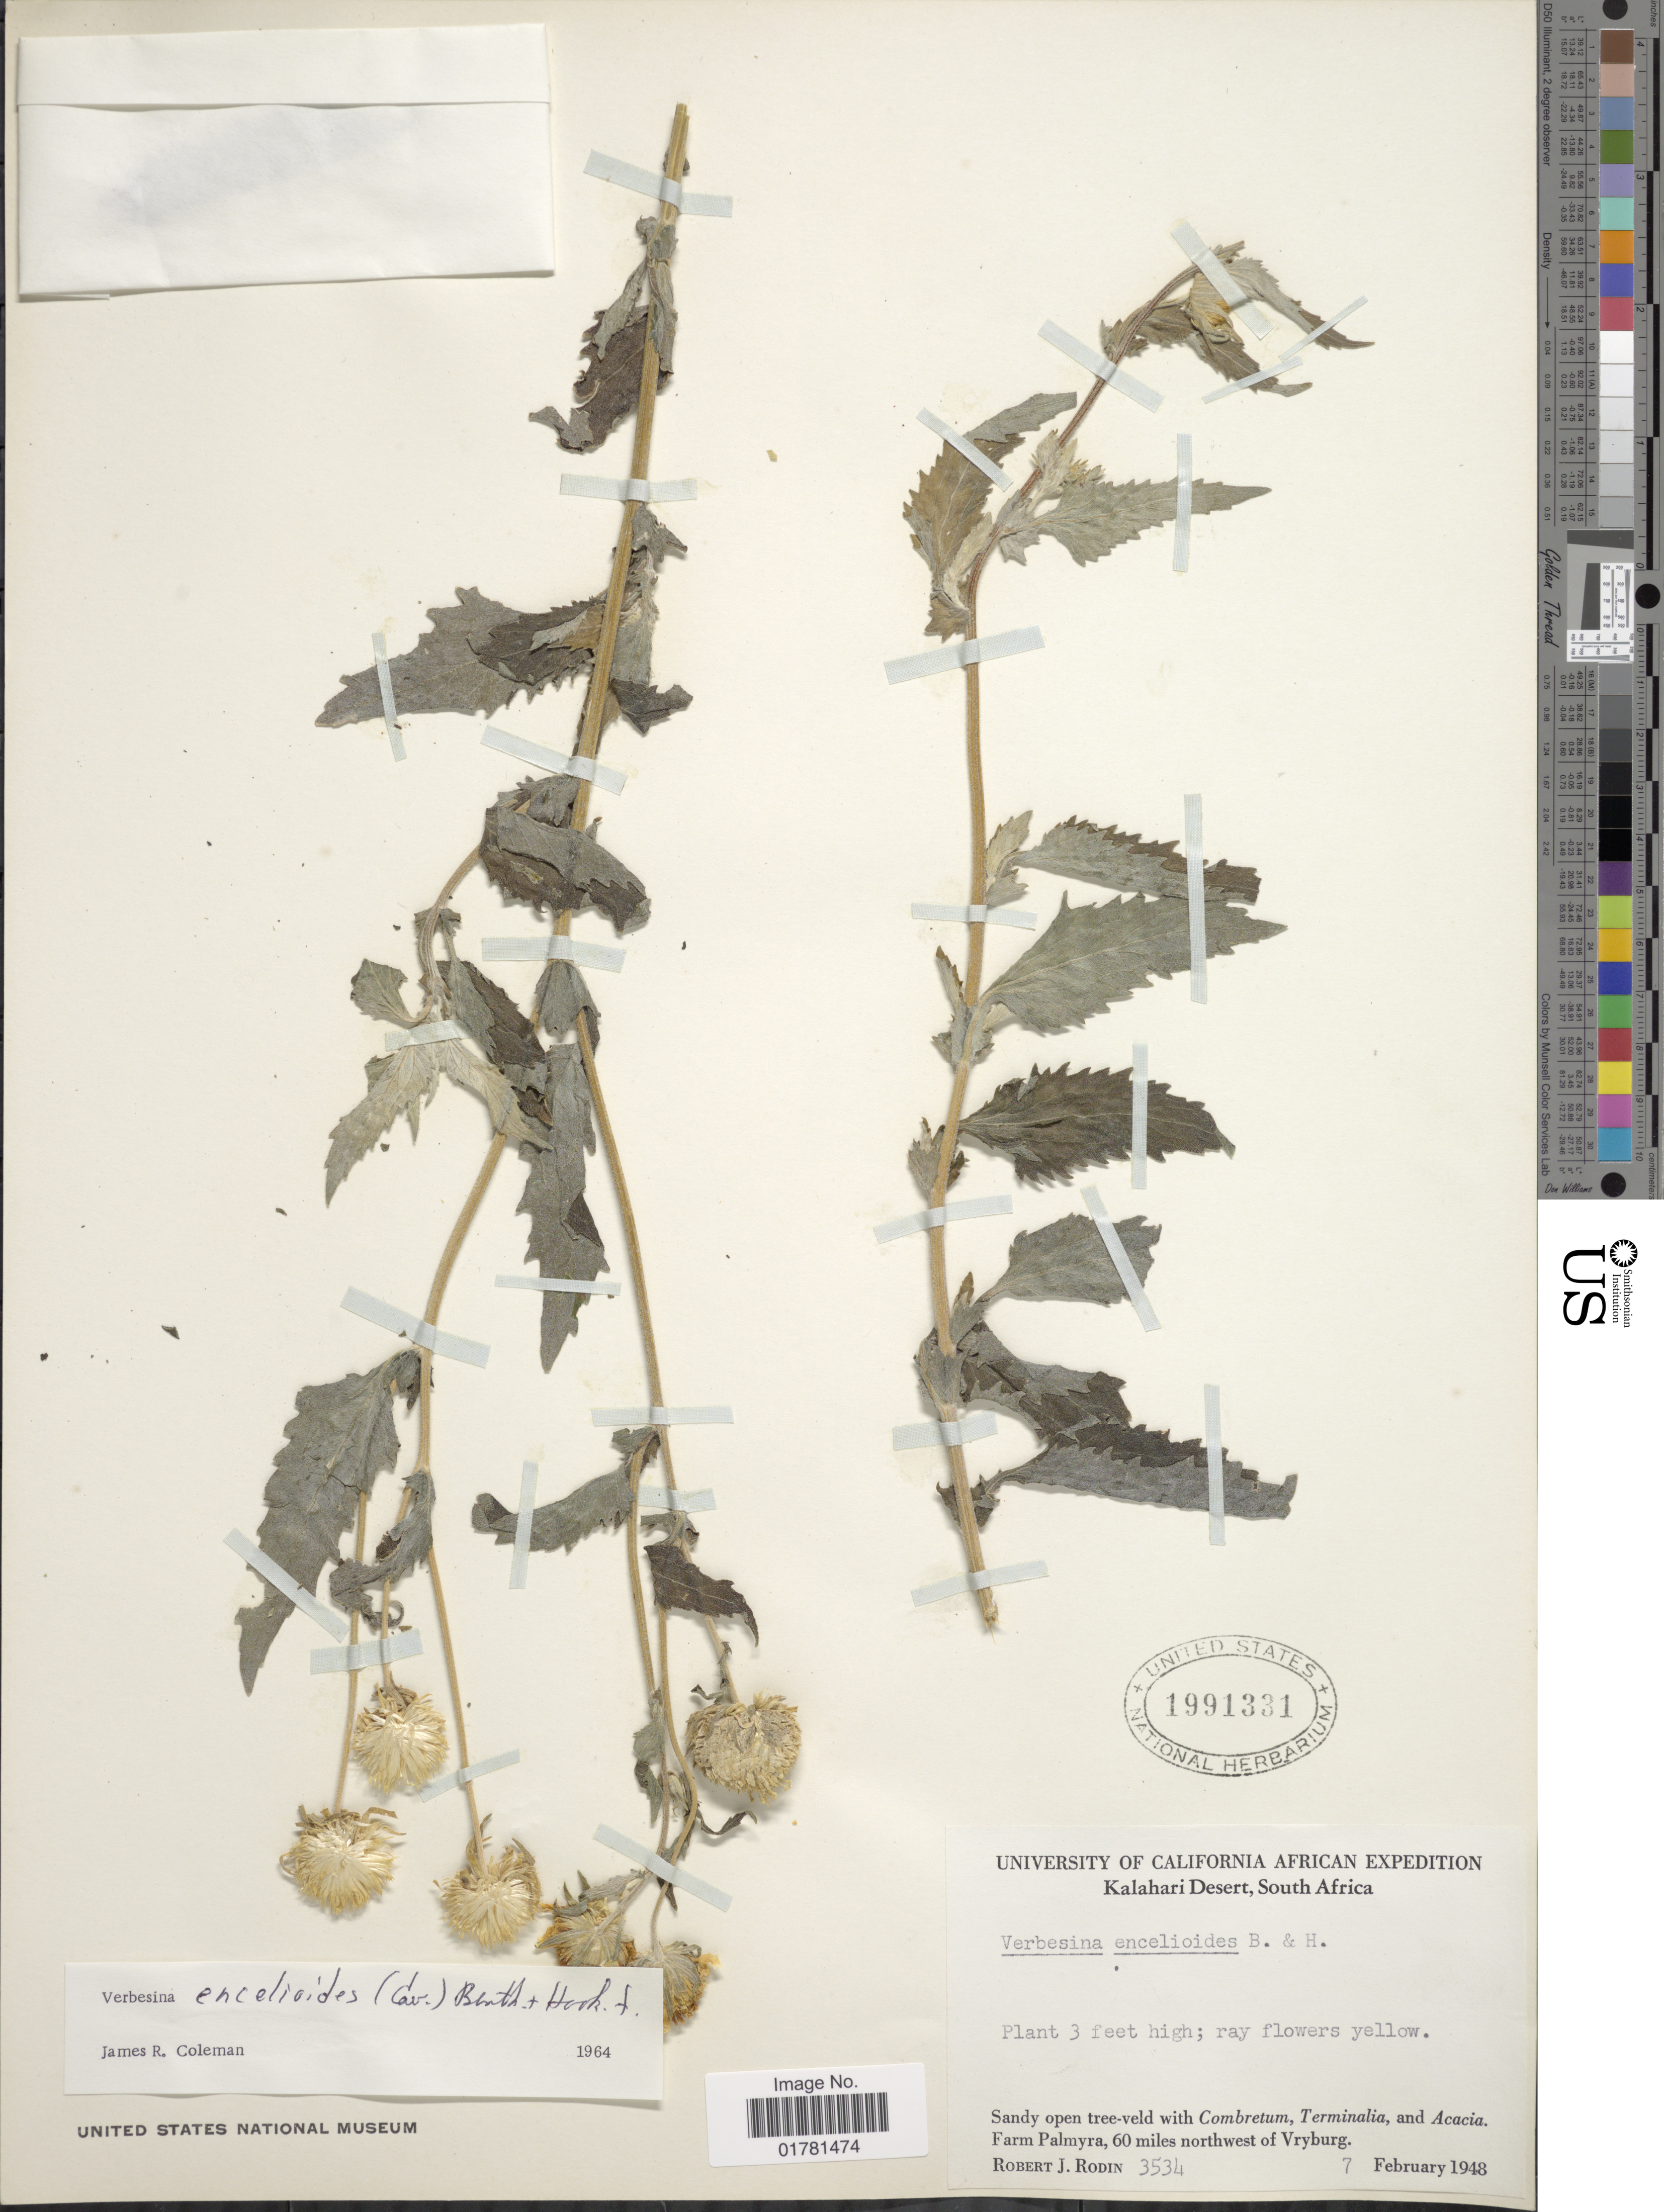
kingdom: Plantae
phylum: Tracheophyta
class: Magnoliopsida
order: Asterales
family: Asteraceae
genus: Verbesina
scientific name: Verbesina encelioides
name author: (Cav.) Benth. & Hook. ex A. Gray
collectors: R. J. Rodin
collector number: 3534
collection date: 1948-02-07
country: South Africa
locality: Kalahari Desert,Farm Palmyra, 60 miles northwest of Vryburg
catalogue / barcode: US 1991331